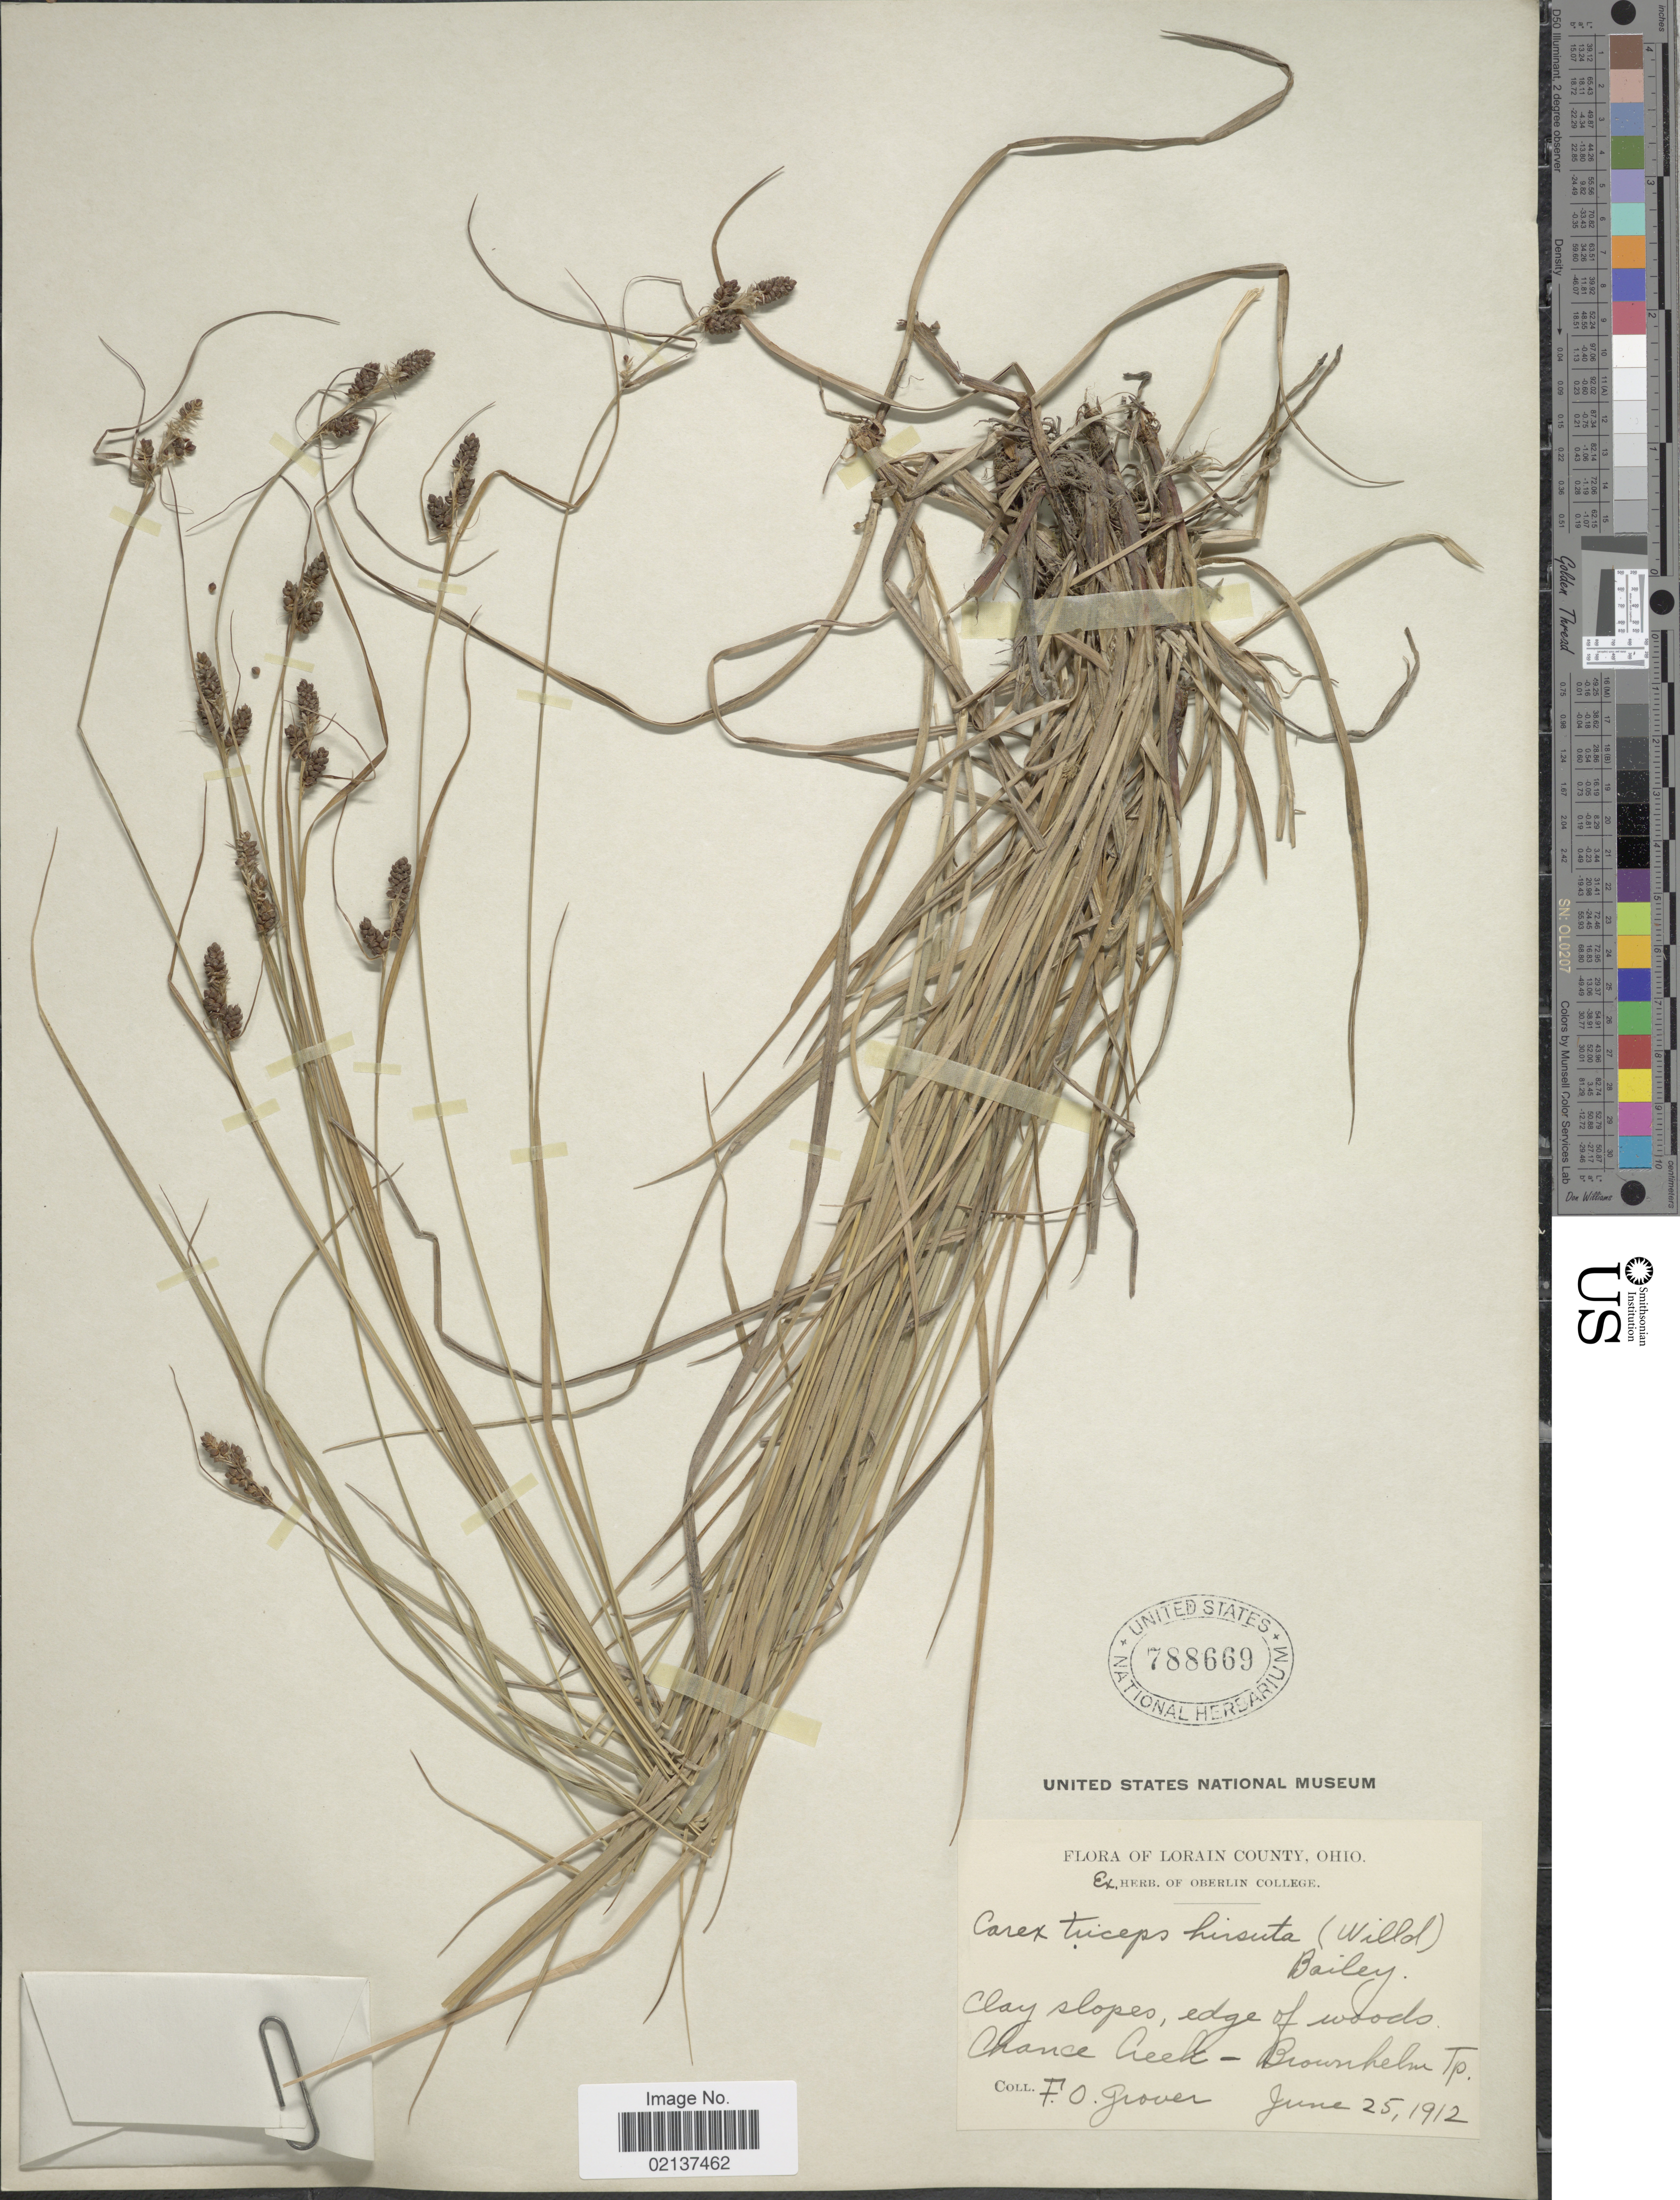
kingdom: Plantae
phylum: Tracheophyta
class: Liliopsida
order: Poales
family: Cyperaceae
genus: Carex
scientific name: Carex hirsutella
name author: Mack.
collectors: F. Grover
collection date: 1912-06-25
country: United States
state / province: Ohio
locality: Lorain County, Chance Creek, Brownhelm Tp.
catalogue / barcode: US 788669